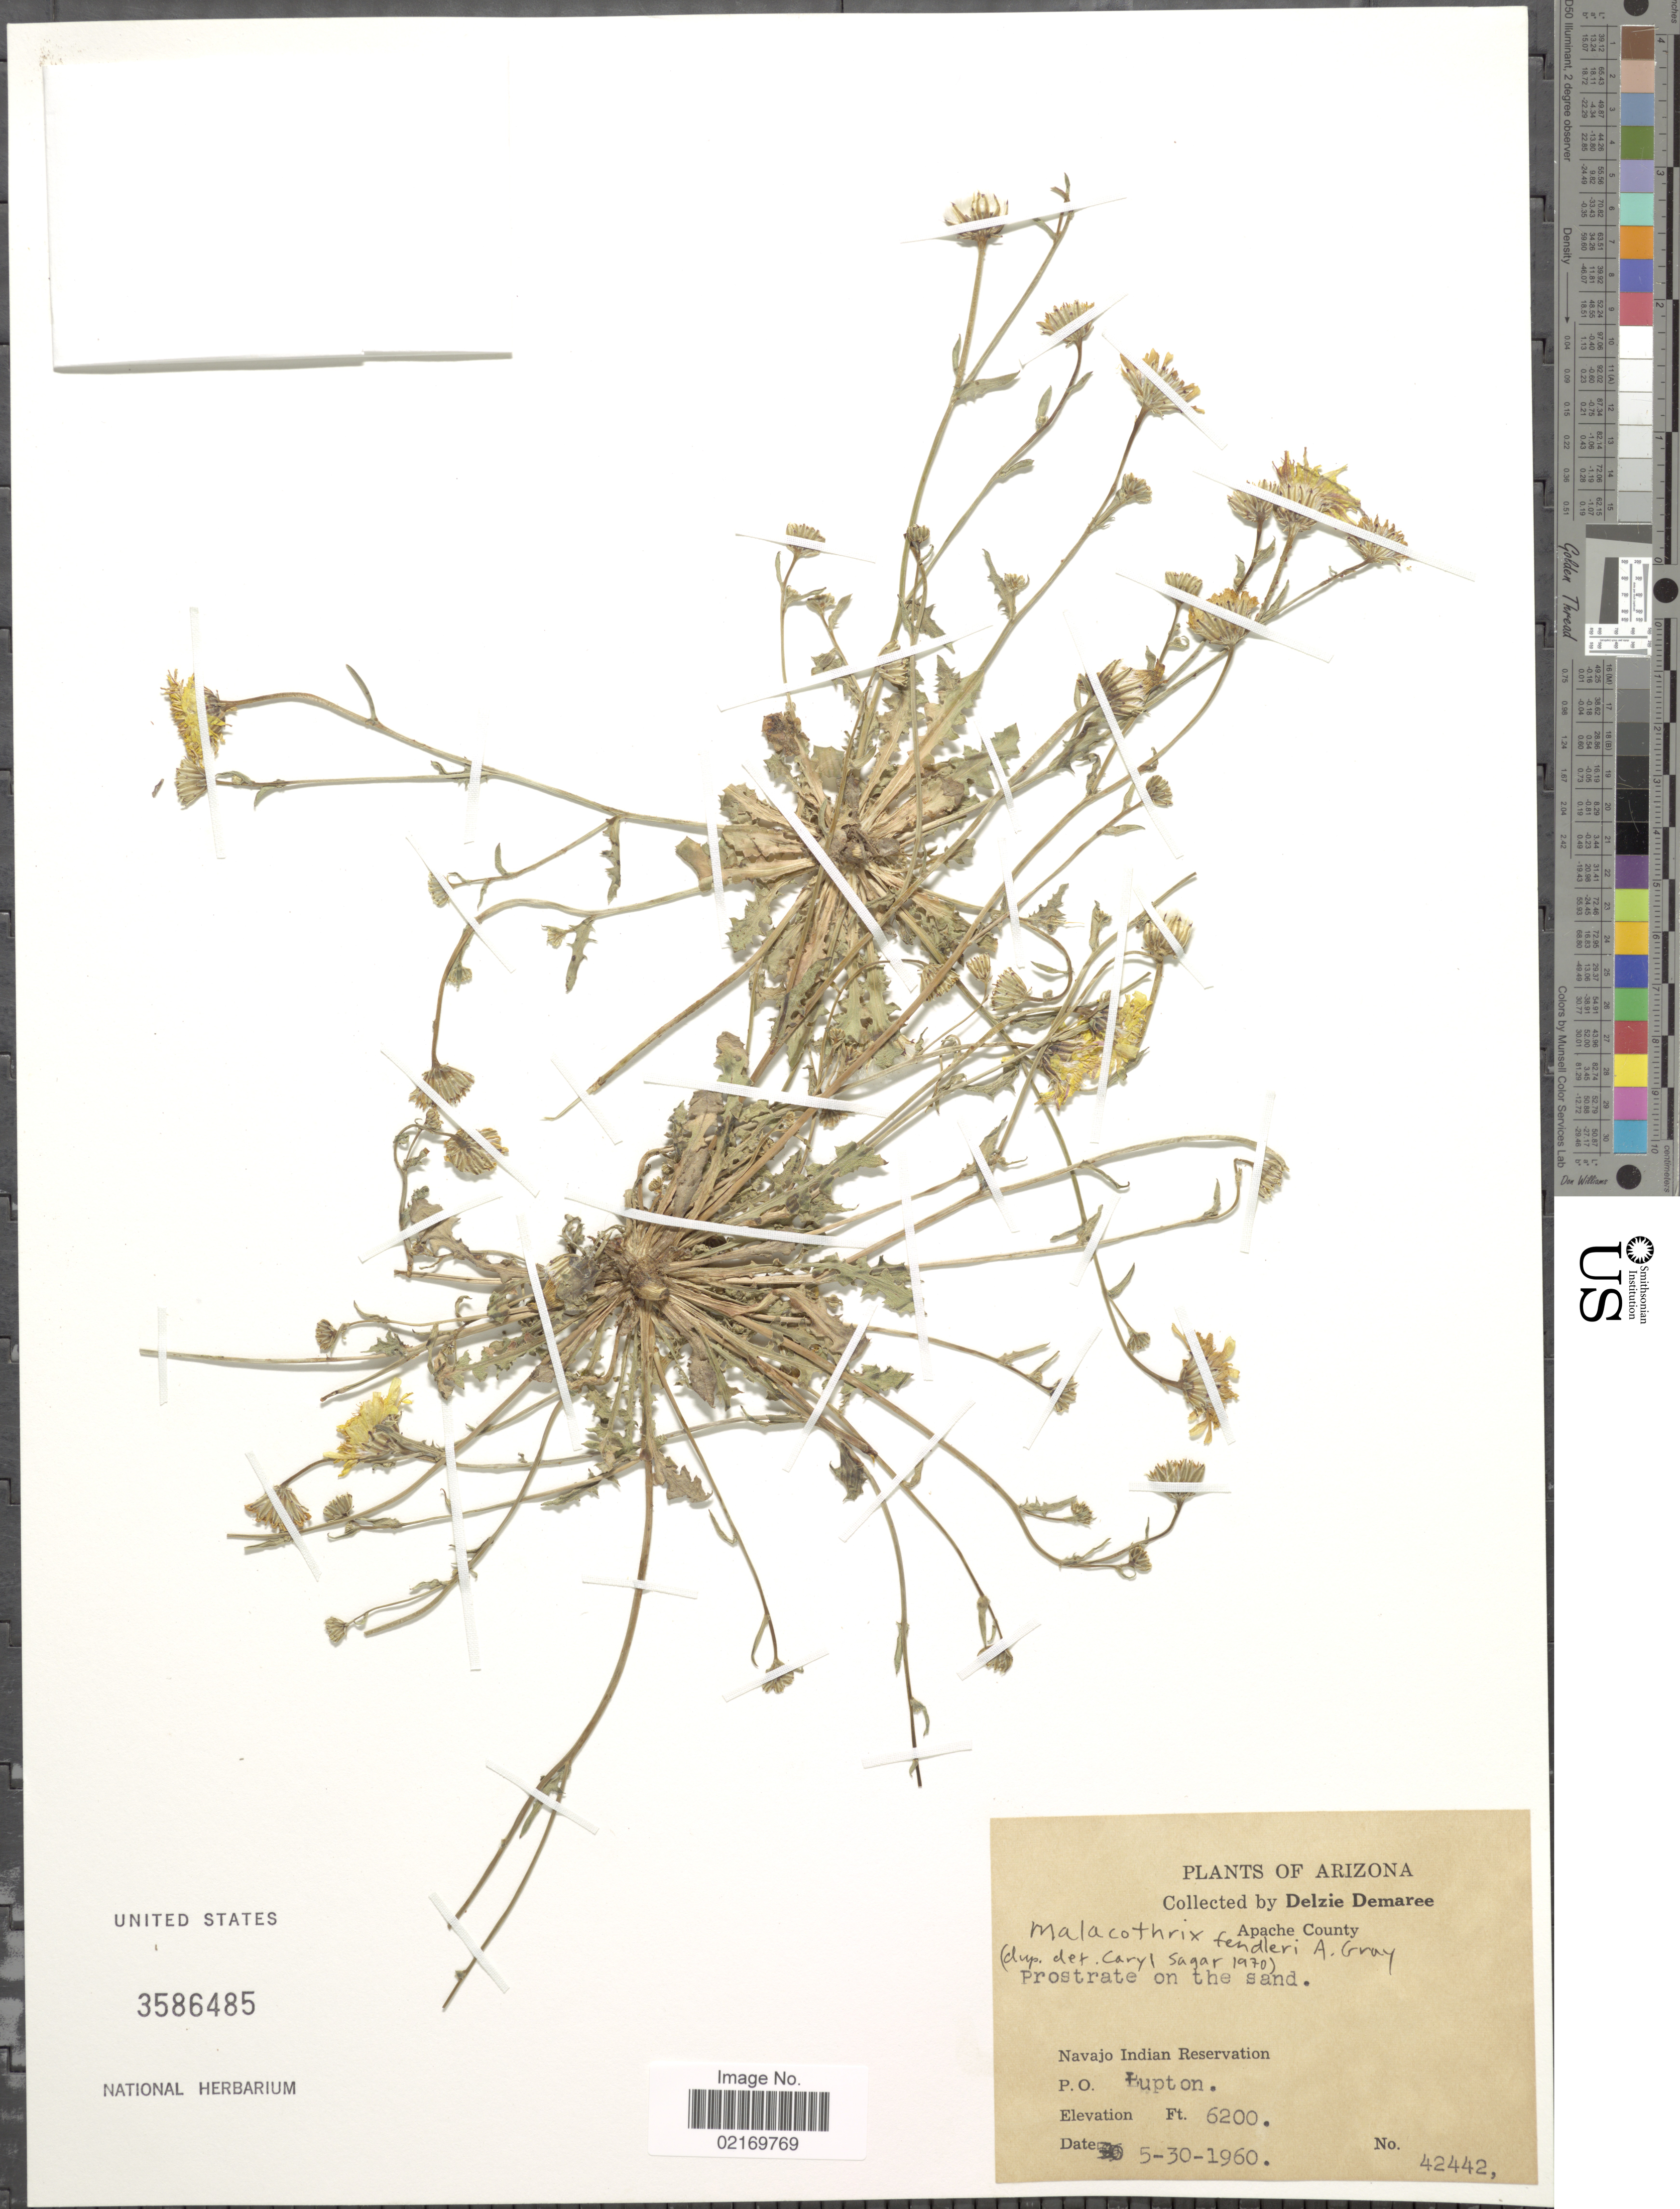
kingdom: Plantae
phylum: Tracheophyta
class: Magnoliopsida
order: Asterales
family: Asteraceae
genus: Malacothrix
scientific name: Malacothrix fendleri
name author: A. Gray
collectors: D. Demaree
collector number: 42442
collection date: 1960-05-30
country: United States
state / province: Arizona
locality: Apache County, Navajo Indian Reservation, B. O. Bupton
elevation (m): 1890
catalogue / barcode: US 3586485